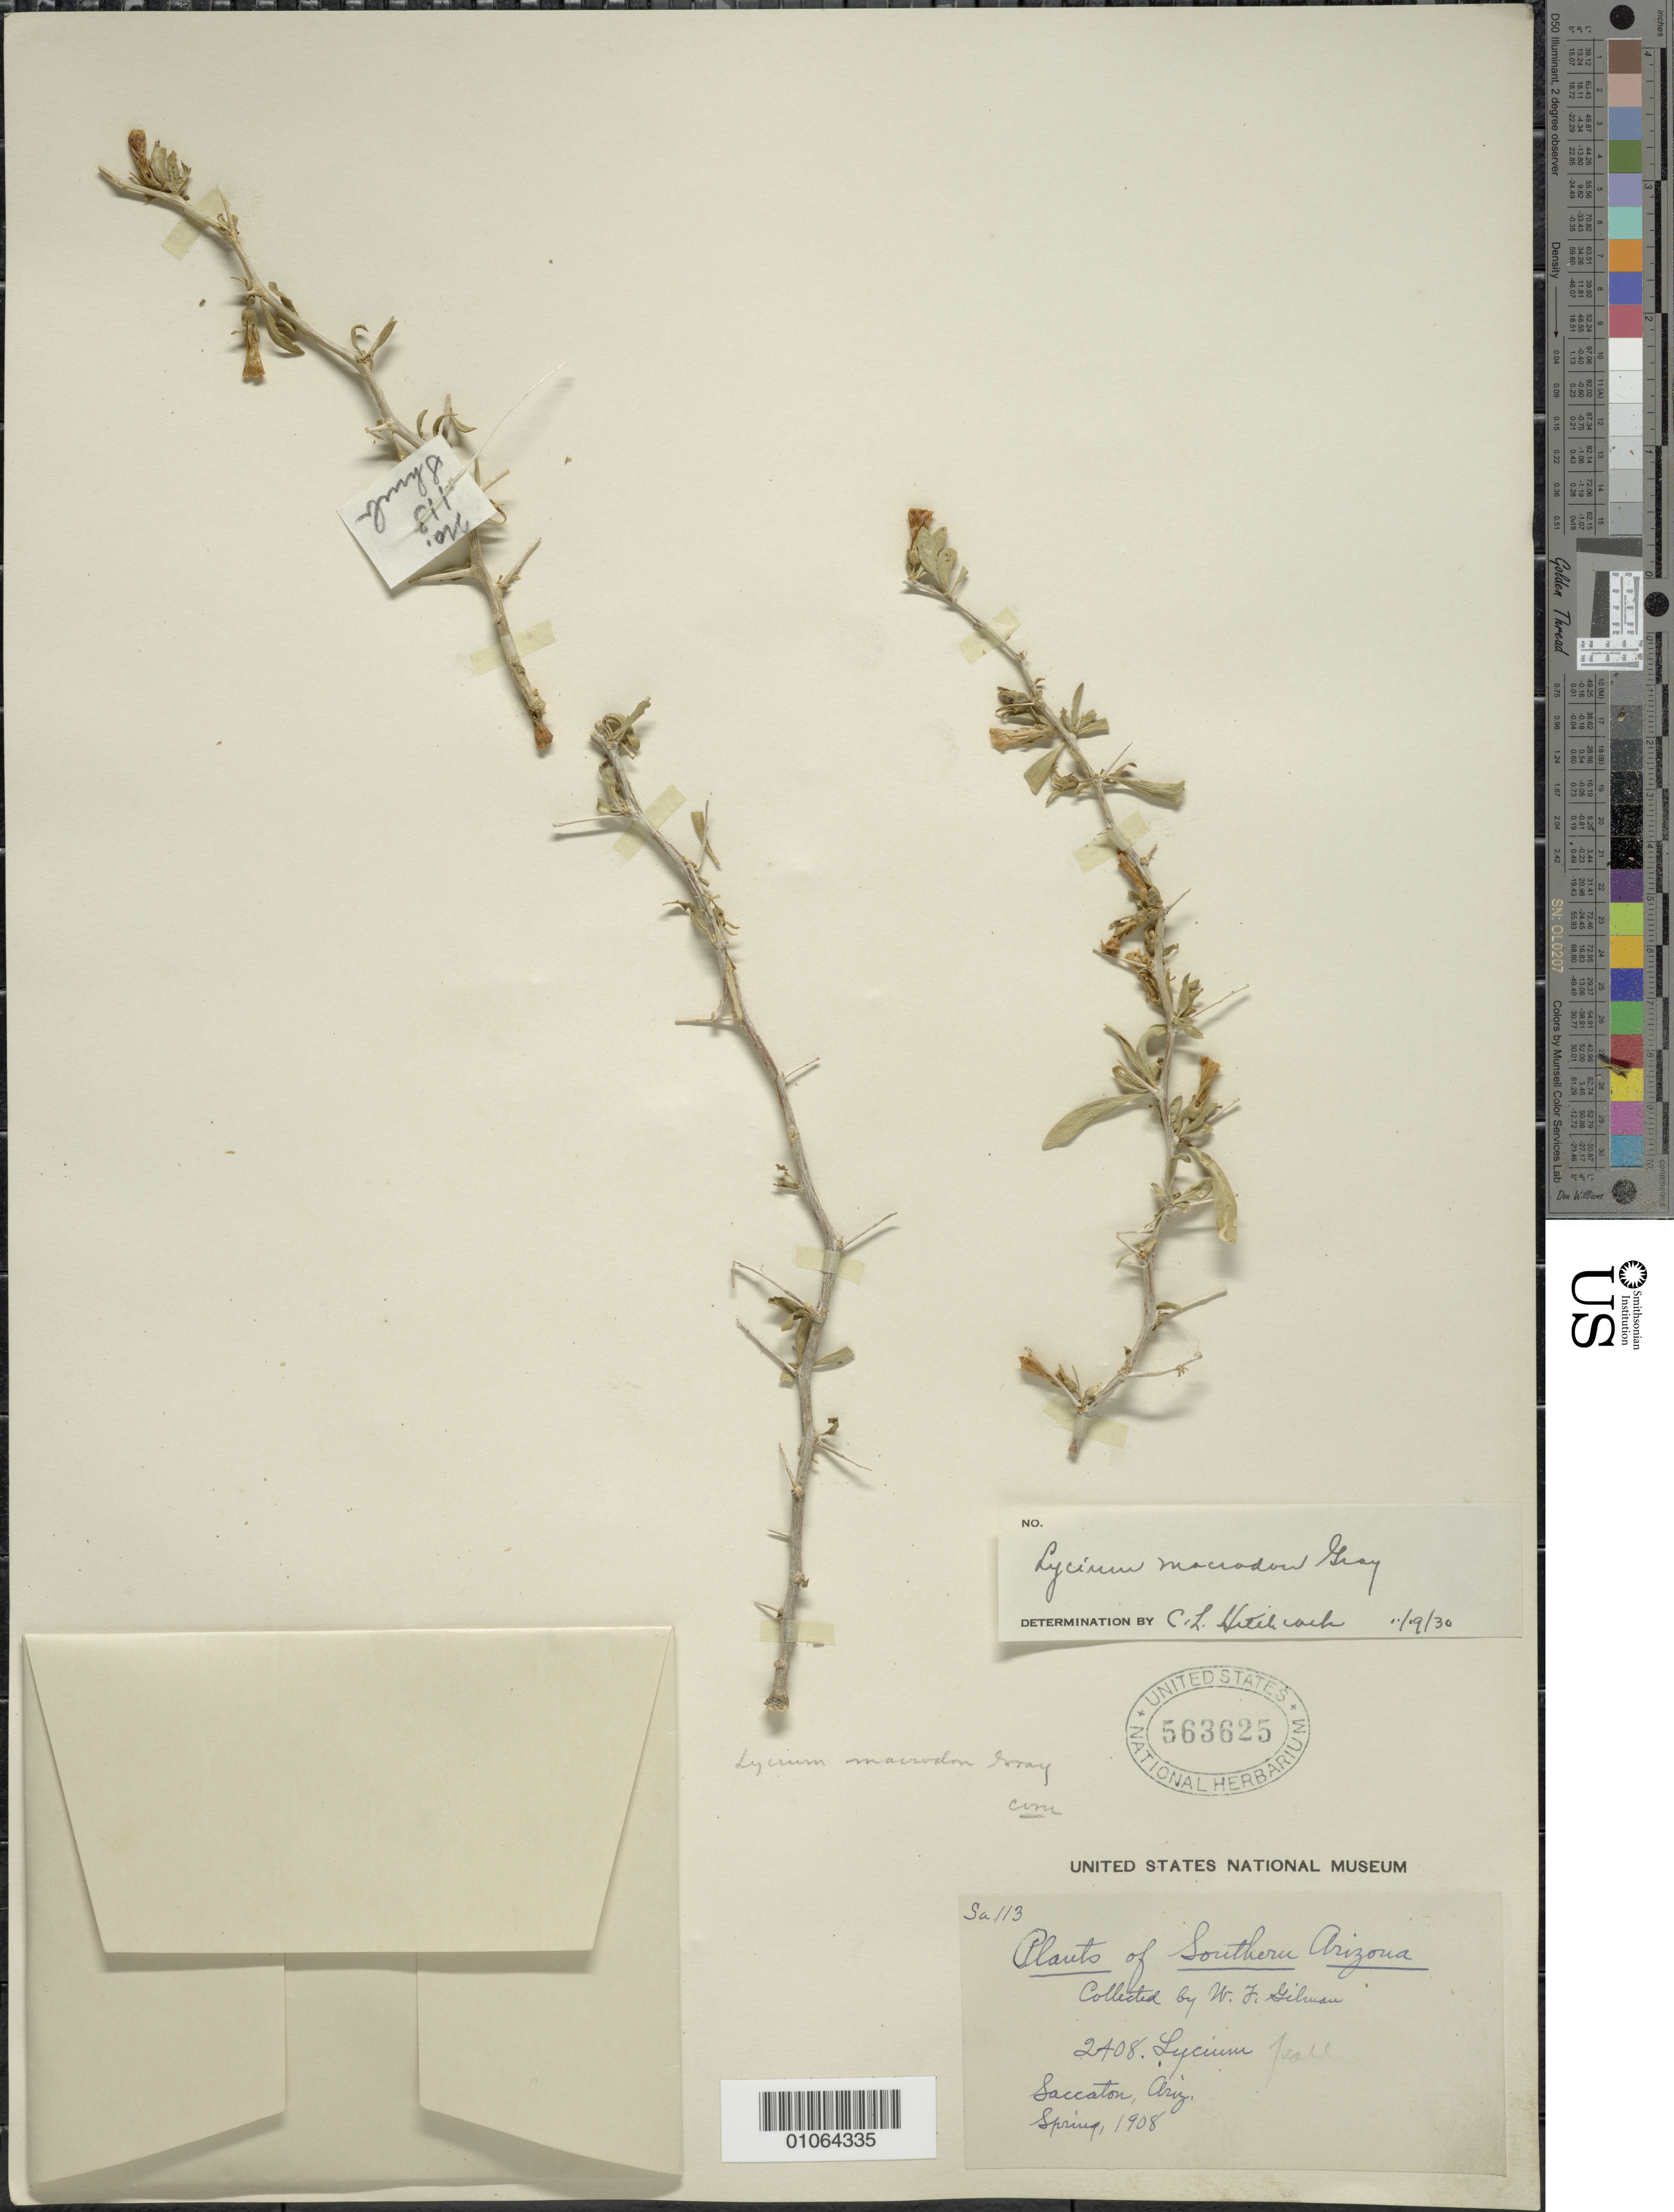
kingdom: Plantae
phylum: Tracheophyta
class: Magnoliopsida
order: Solanales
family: Solanaceae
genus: Lycium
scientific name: Lycium macrodon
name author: A. Gray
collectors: M. F. Gilman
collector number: Sa113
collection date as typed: Spring 1908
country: United States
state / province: Arizona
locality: Southern Arizona, Saccaton.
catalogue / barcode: US 563625